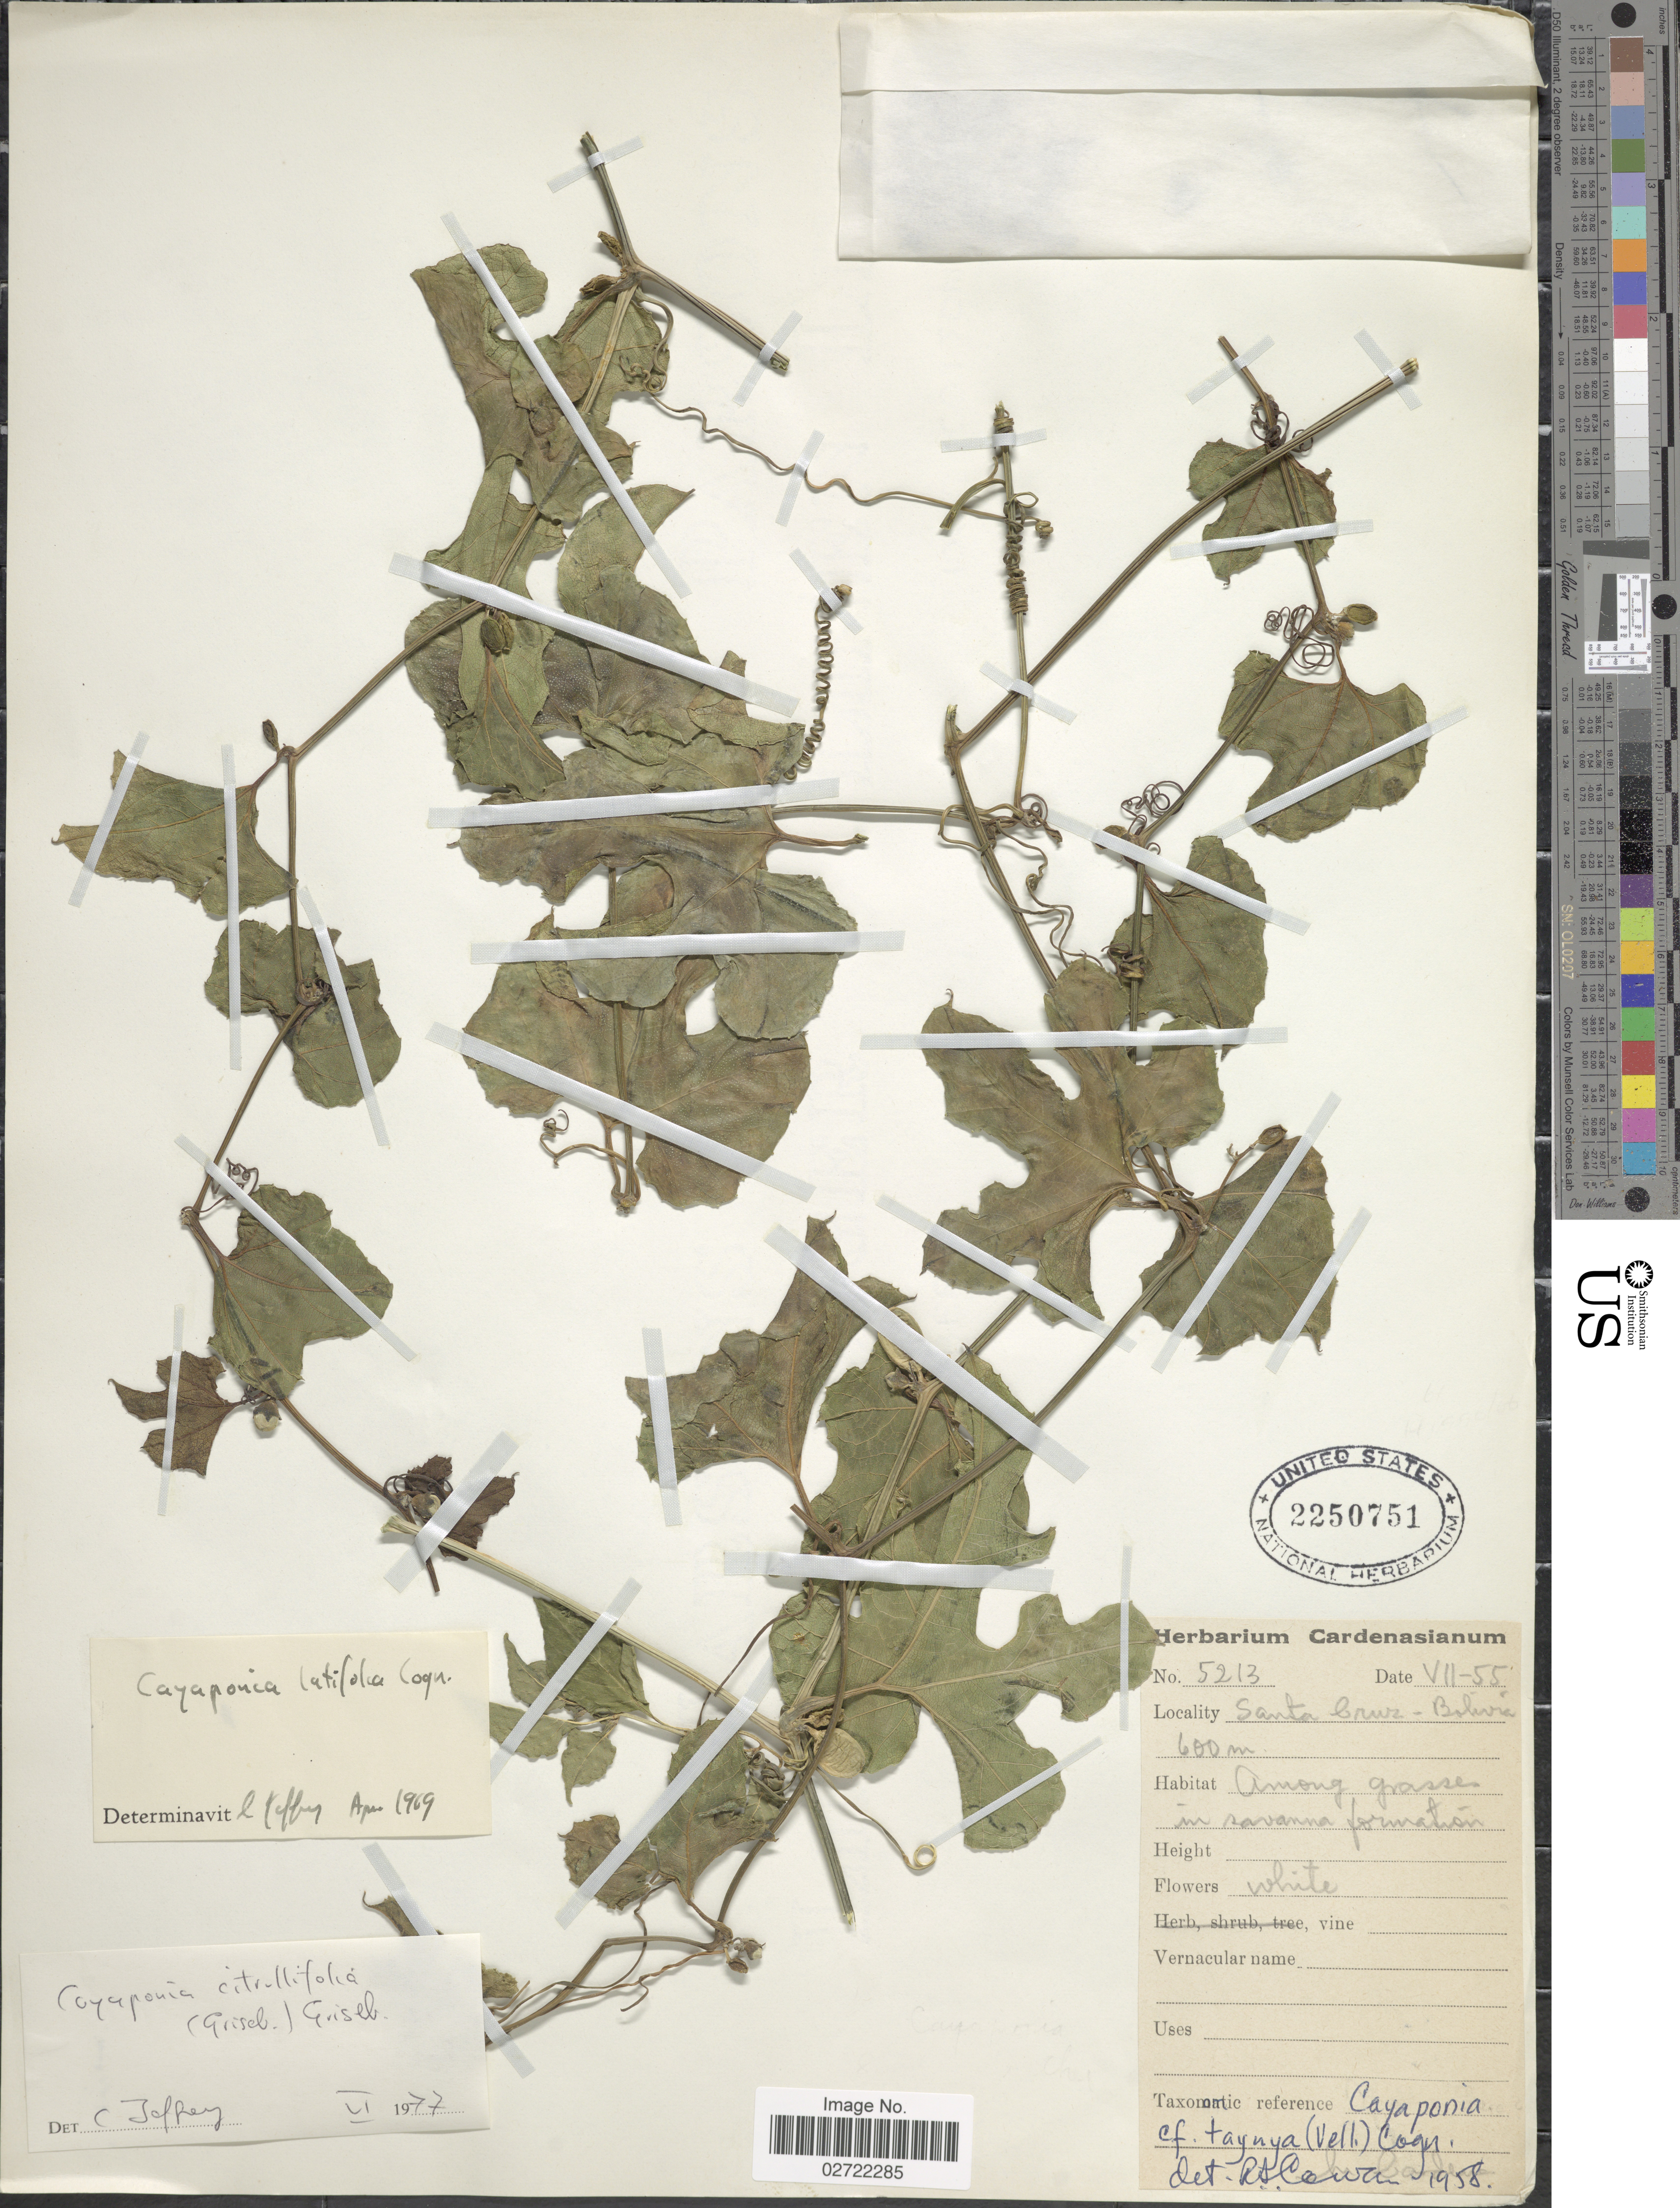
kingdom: Plantae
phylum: Tracheophyta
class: Magnoliopsida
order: Cucurbitales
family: Cucurbitaceae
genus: Cayaponia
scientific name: Cayaponia citrullifolia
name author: (Griseb.) Cogn.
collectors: ex herb. Cardenasianum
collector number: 5213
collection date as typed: Transcribed d/m/y: /7/55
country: Bolivia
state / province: Santa Cruz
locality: Among grasses in savanna formation.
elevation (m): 600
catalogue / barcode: US 2250751